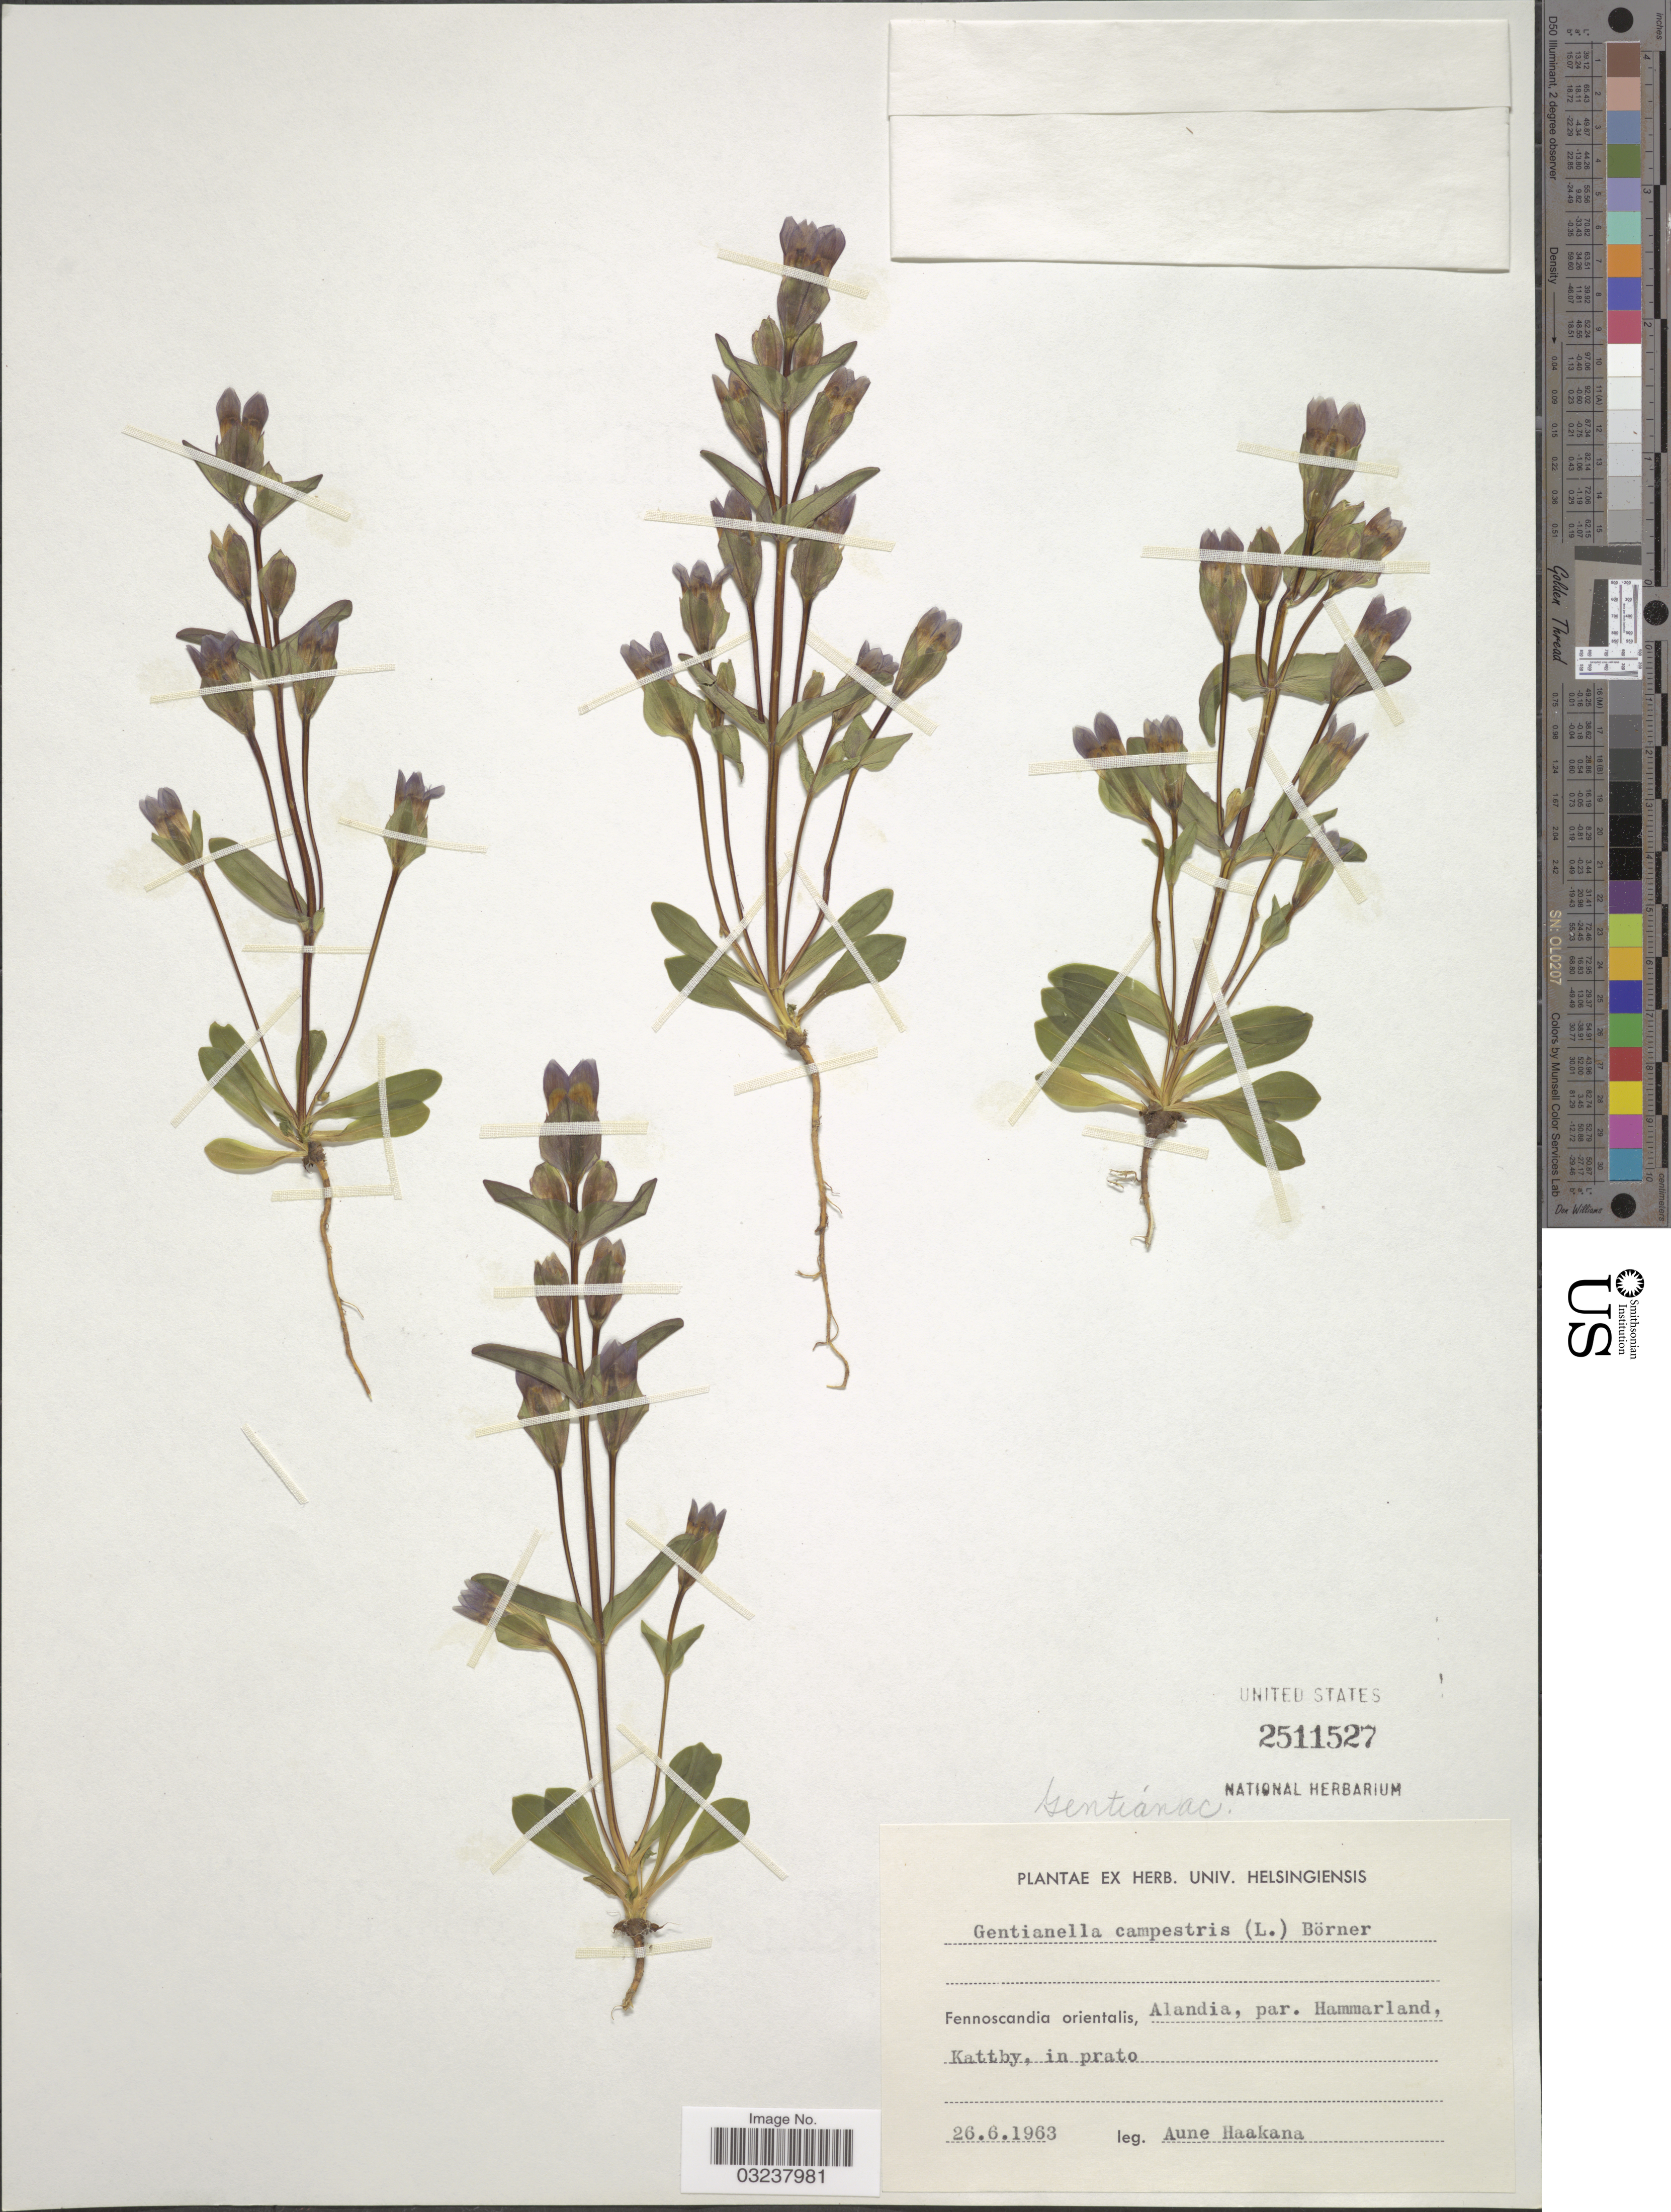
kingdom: Plantae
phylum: Tracheophyta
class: Magnoliopsida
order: Gentianales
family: Gentianaceae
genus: Gentianella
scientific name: Gentianella campestris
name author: (L.) Börner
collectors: A. Haakana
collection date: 1963-06-26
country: Finland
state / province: Ahvenanmaa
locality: Fennoscandia orientalis, Alandia, par. Hammarland, Kattby, in prato.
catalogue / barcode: US 2511527